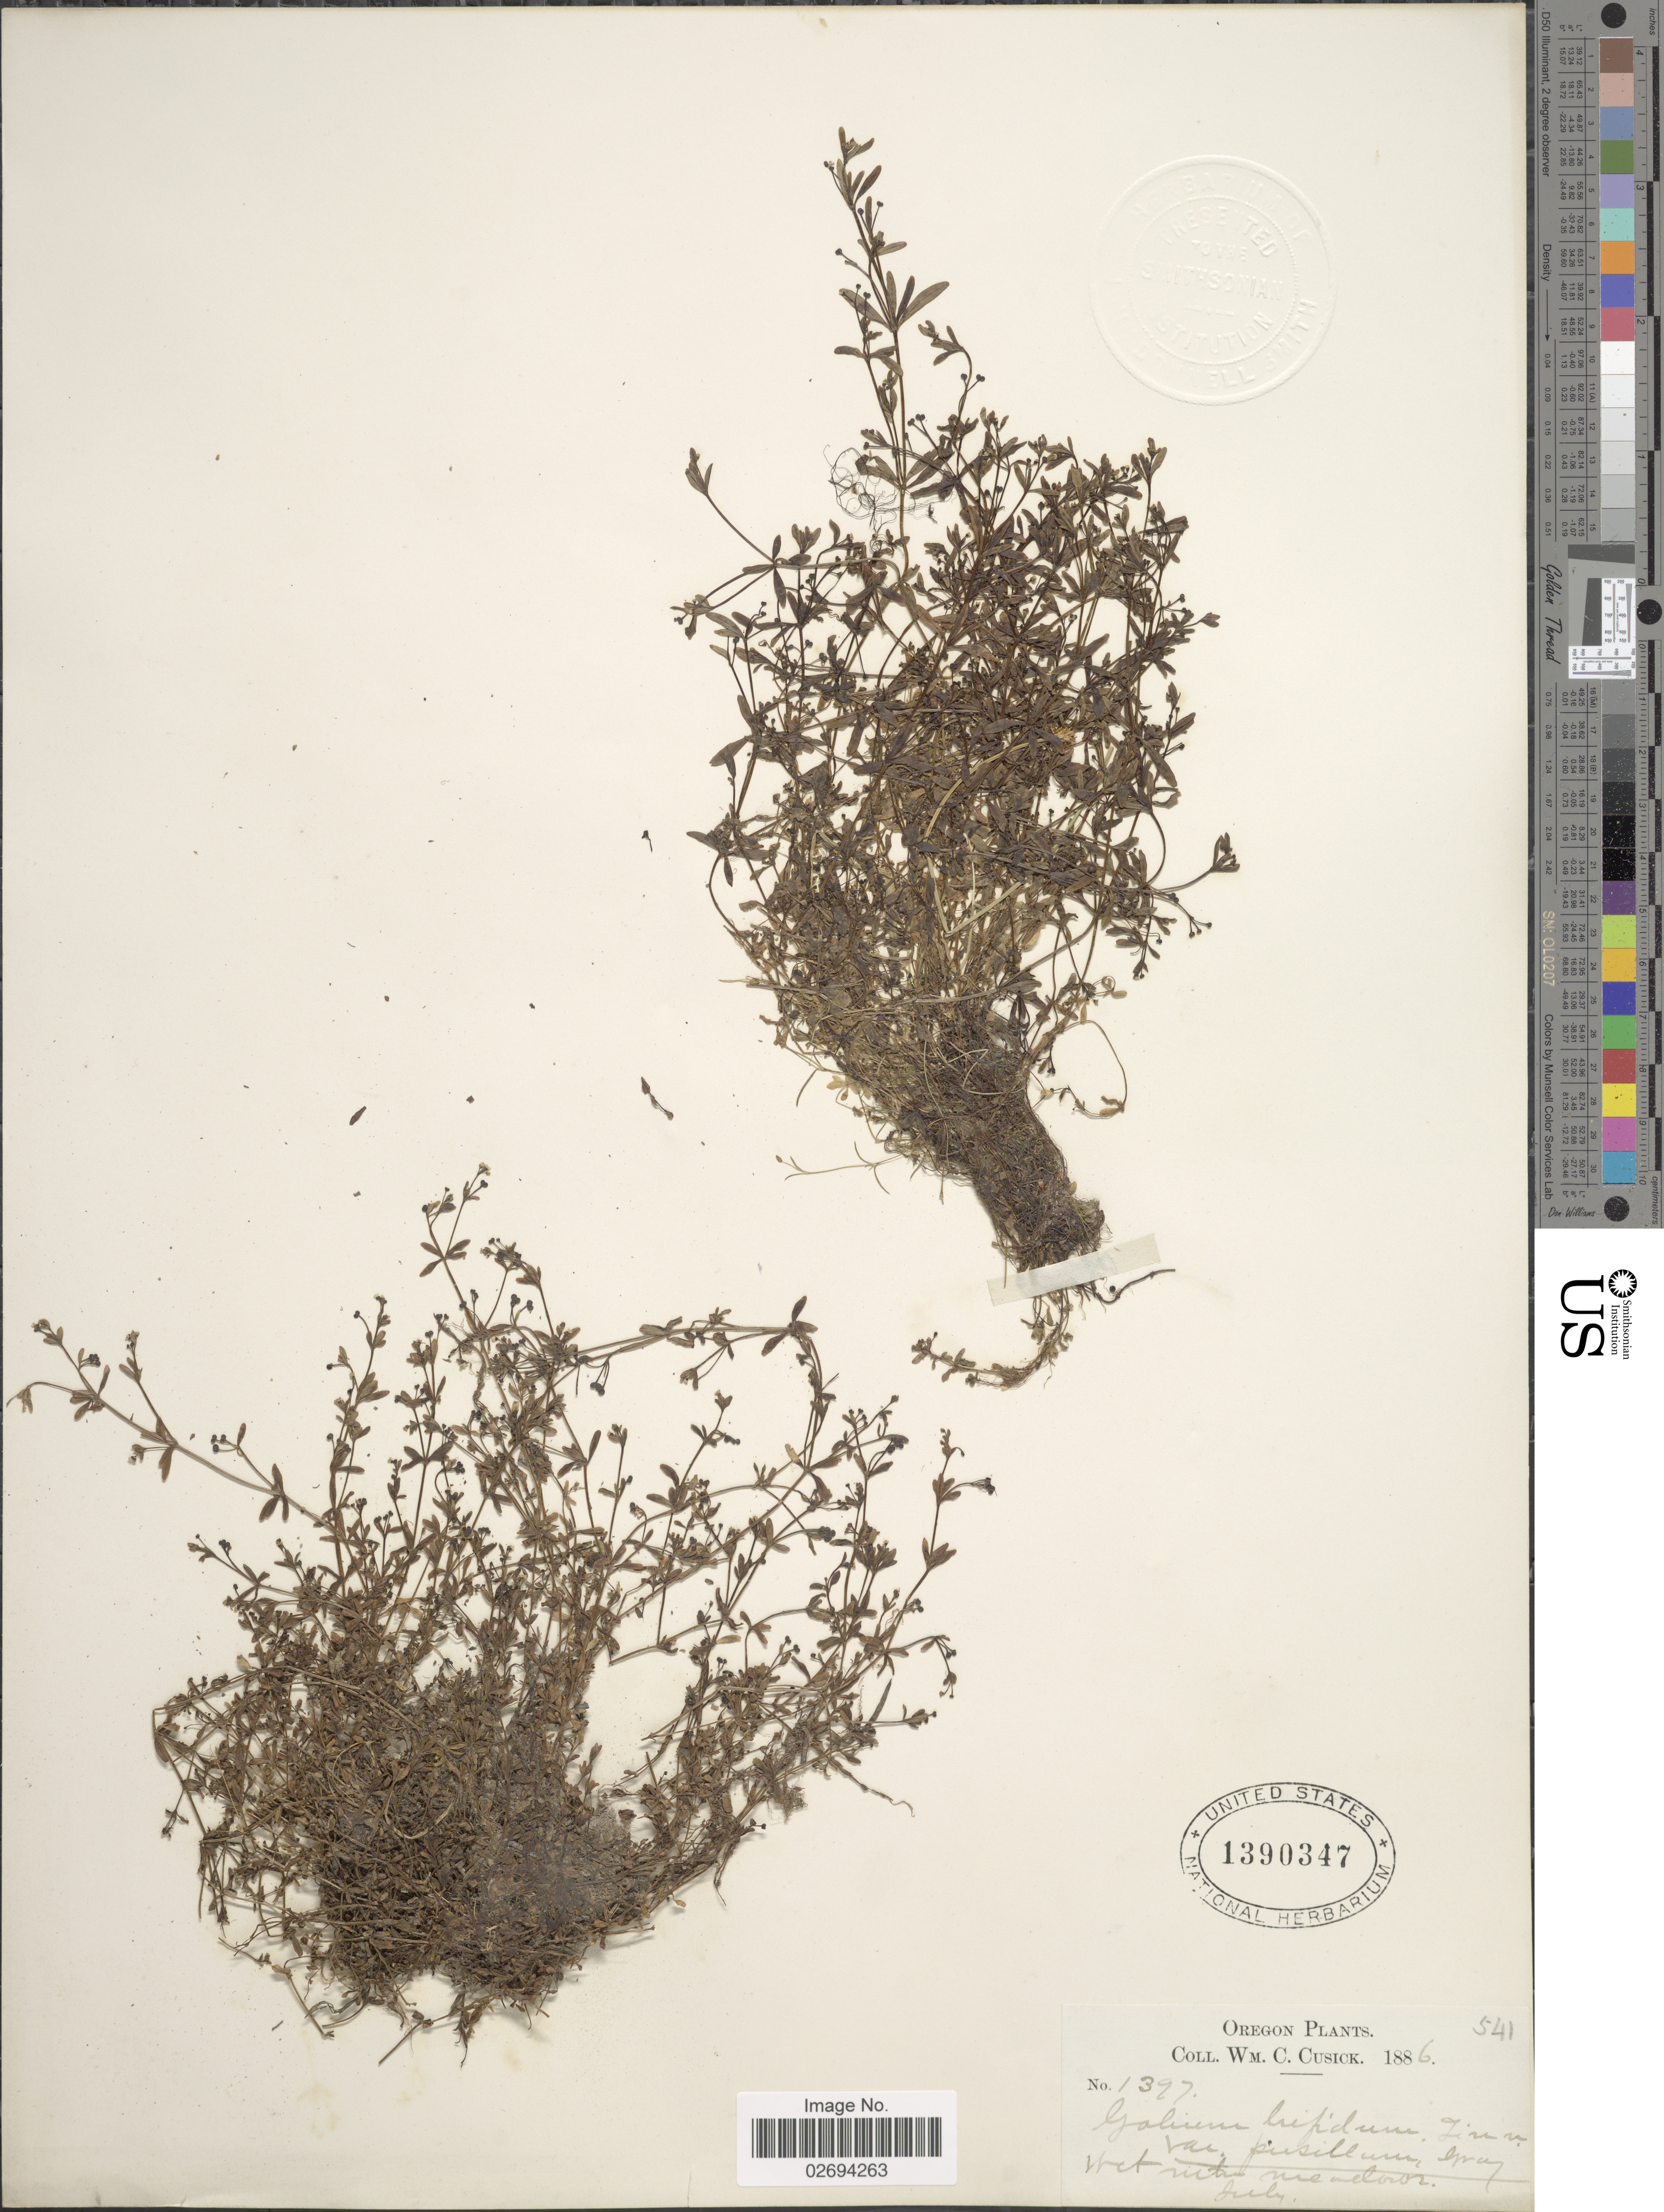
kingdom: Plantae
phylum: Tracheophyta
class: Magnoliopsida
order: Gentianales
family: Rubiaceae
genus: Galium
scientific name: Galium trifidum var. pusillum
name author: A. Gray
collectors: W. C. Cusick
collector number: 1397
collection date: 1886-07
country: United States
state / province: Oregon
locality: Wet mtn meadows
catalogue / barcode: US 1390347